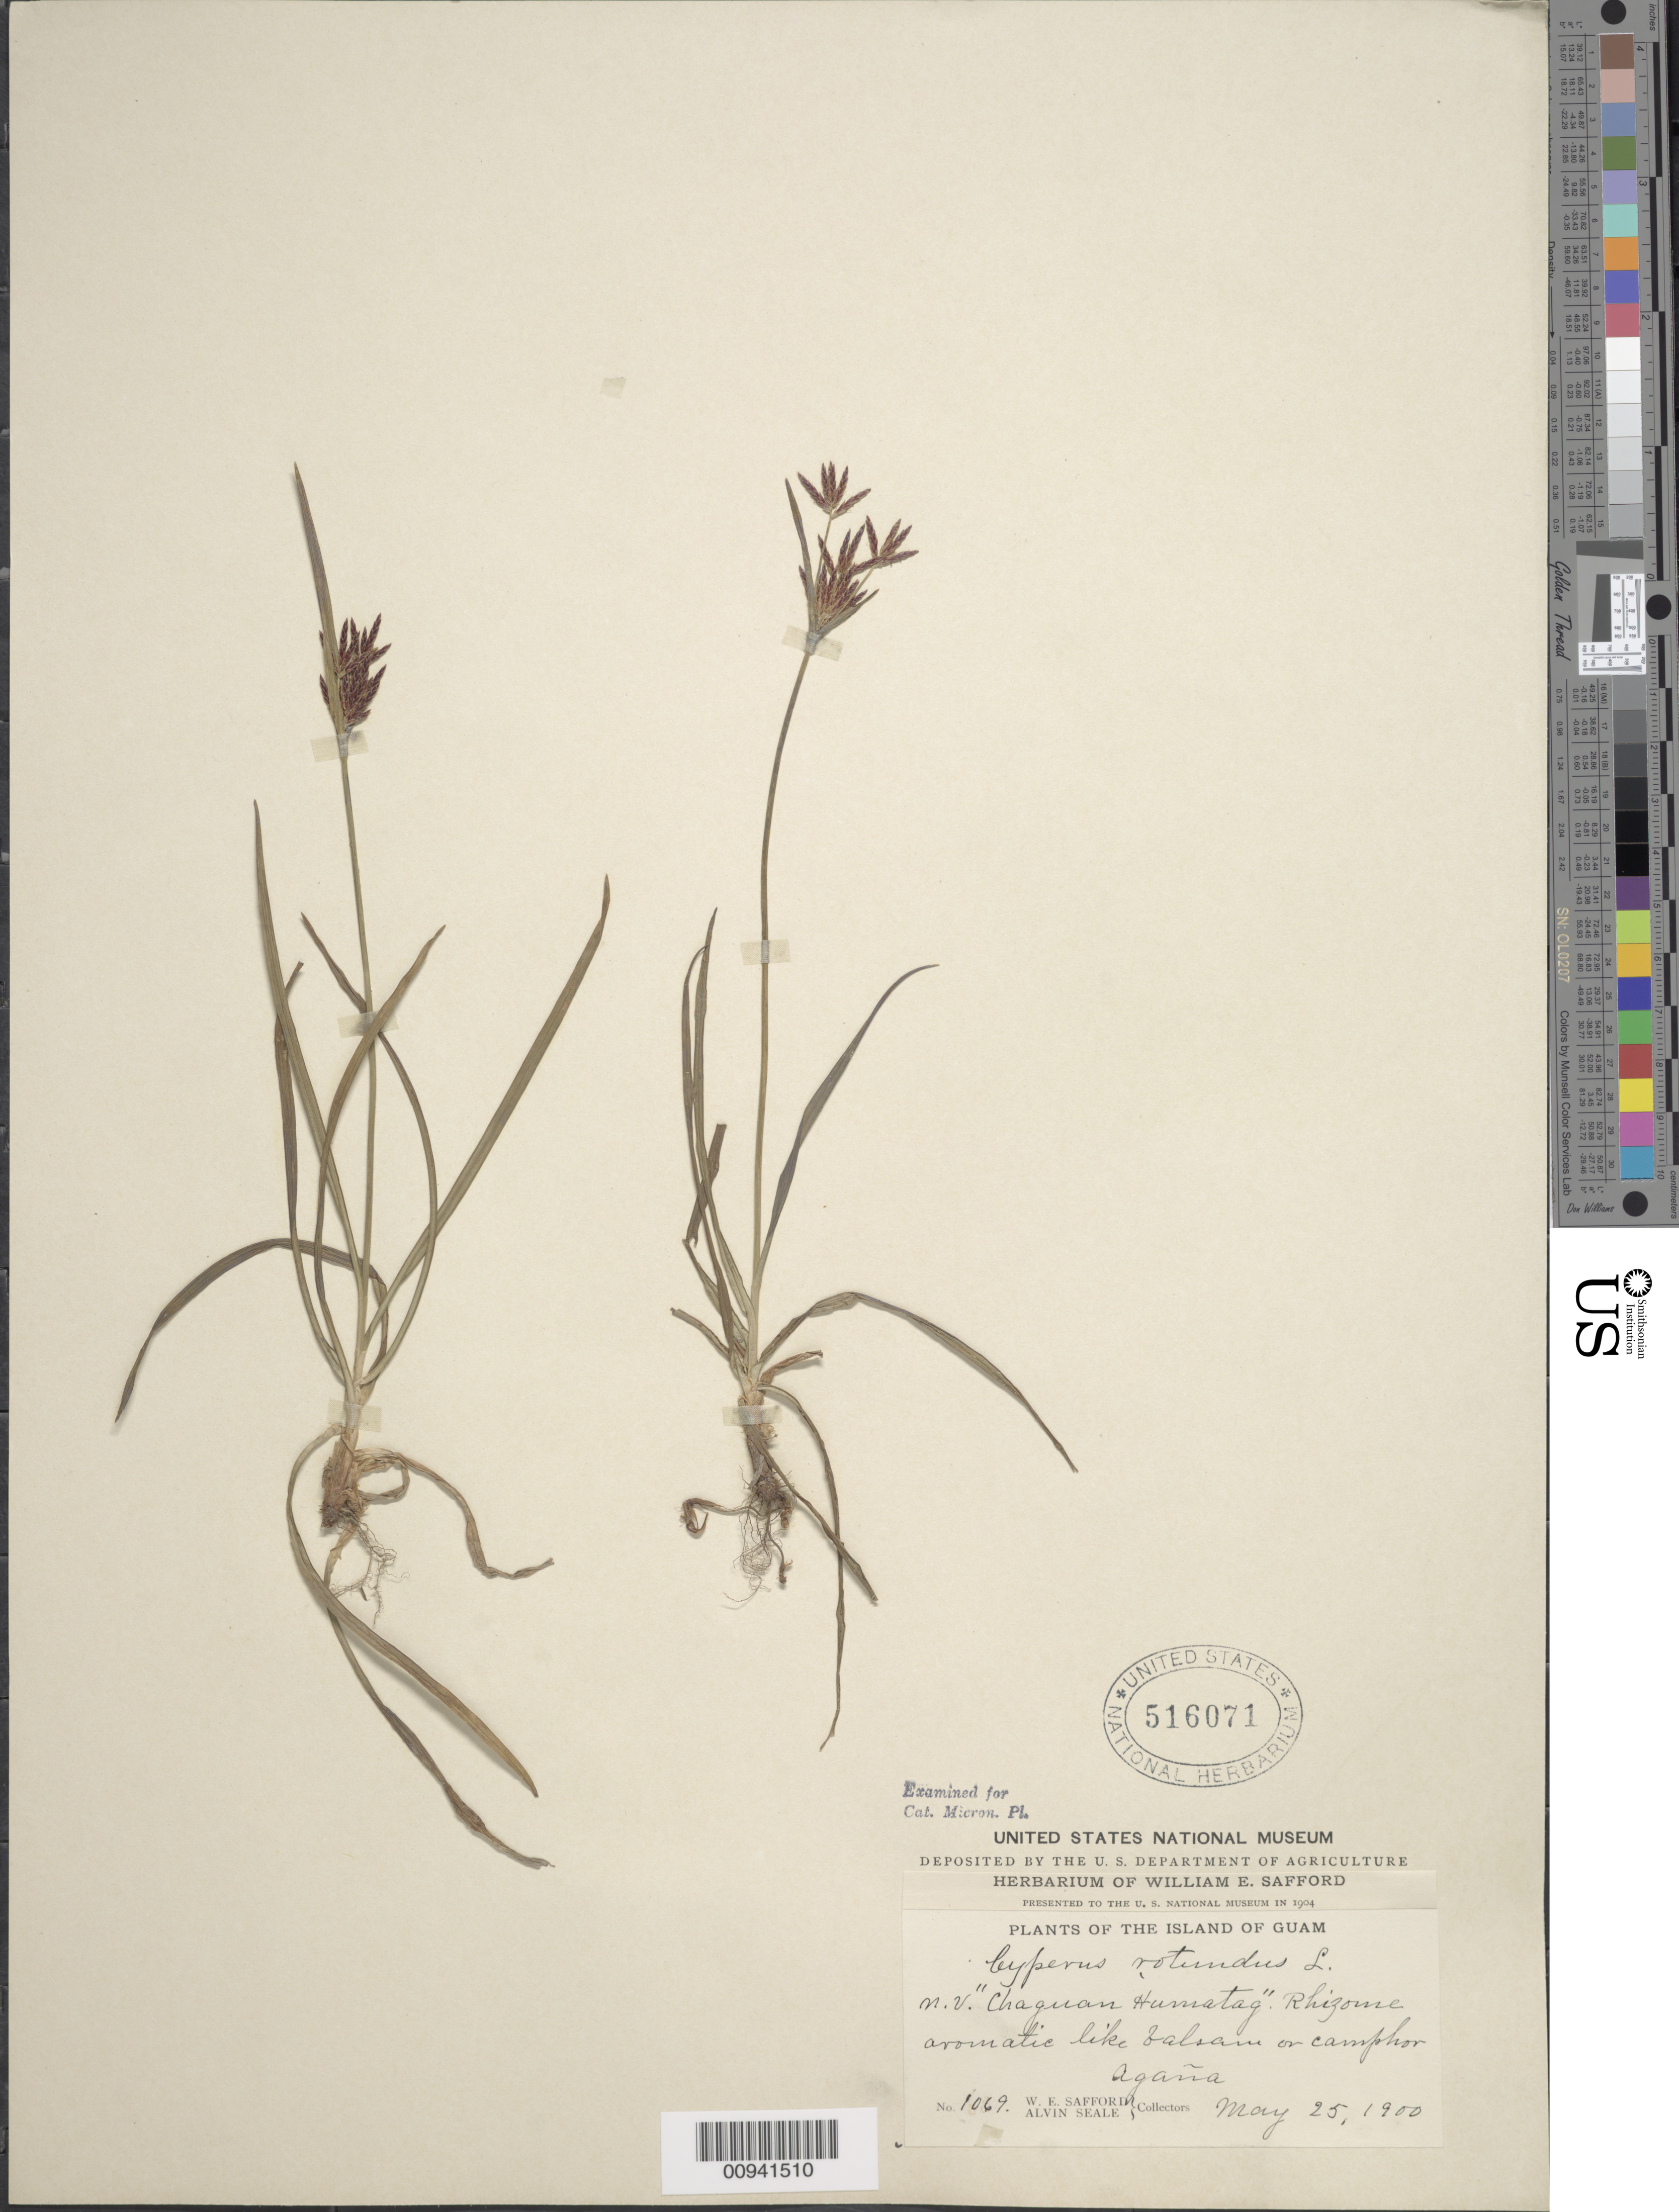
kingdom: Plantae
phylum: Tracheophyta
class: Liliopsida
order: Poales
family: Cyperaceae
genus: Cyperus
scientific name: Cyperus rotundus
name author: L.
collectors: W. E. Safford & A. Seale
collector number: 1069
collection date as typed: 25 May 1900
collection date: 1900-05-25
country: Guam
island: Guam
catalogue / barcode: US 516071